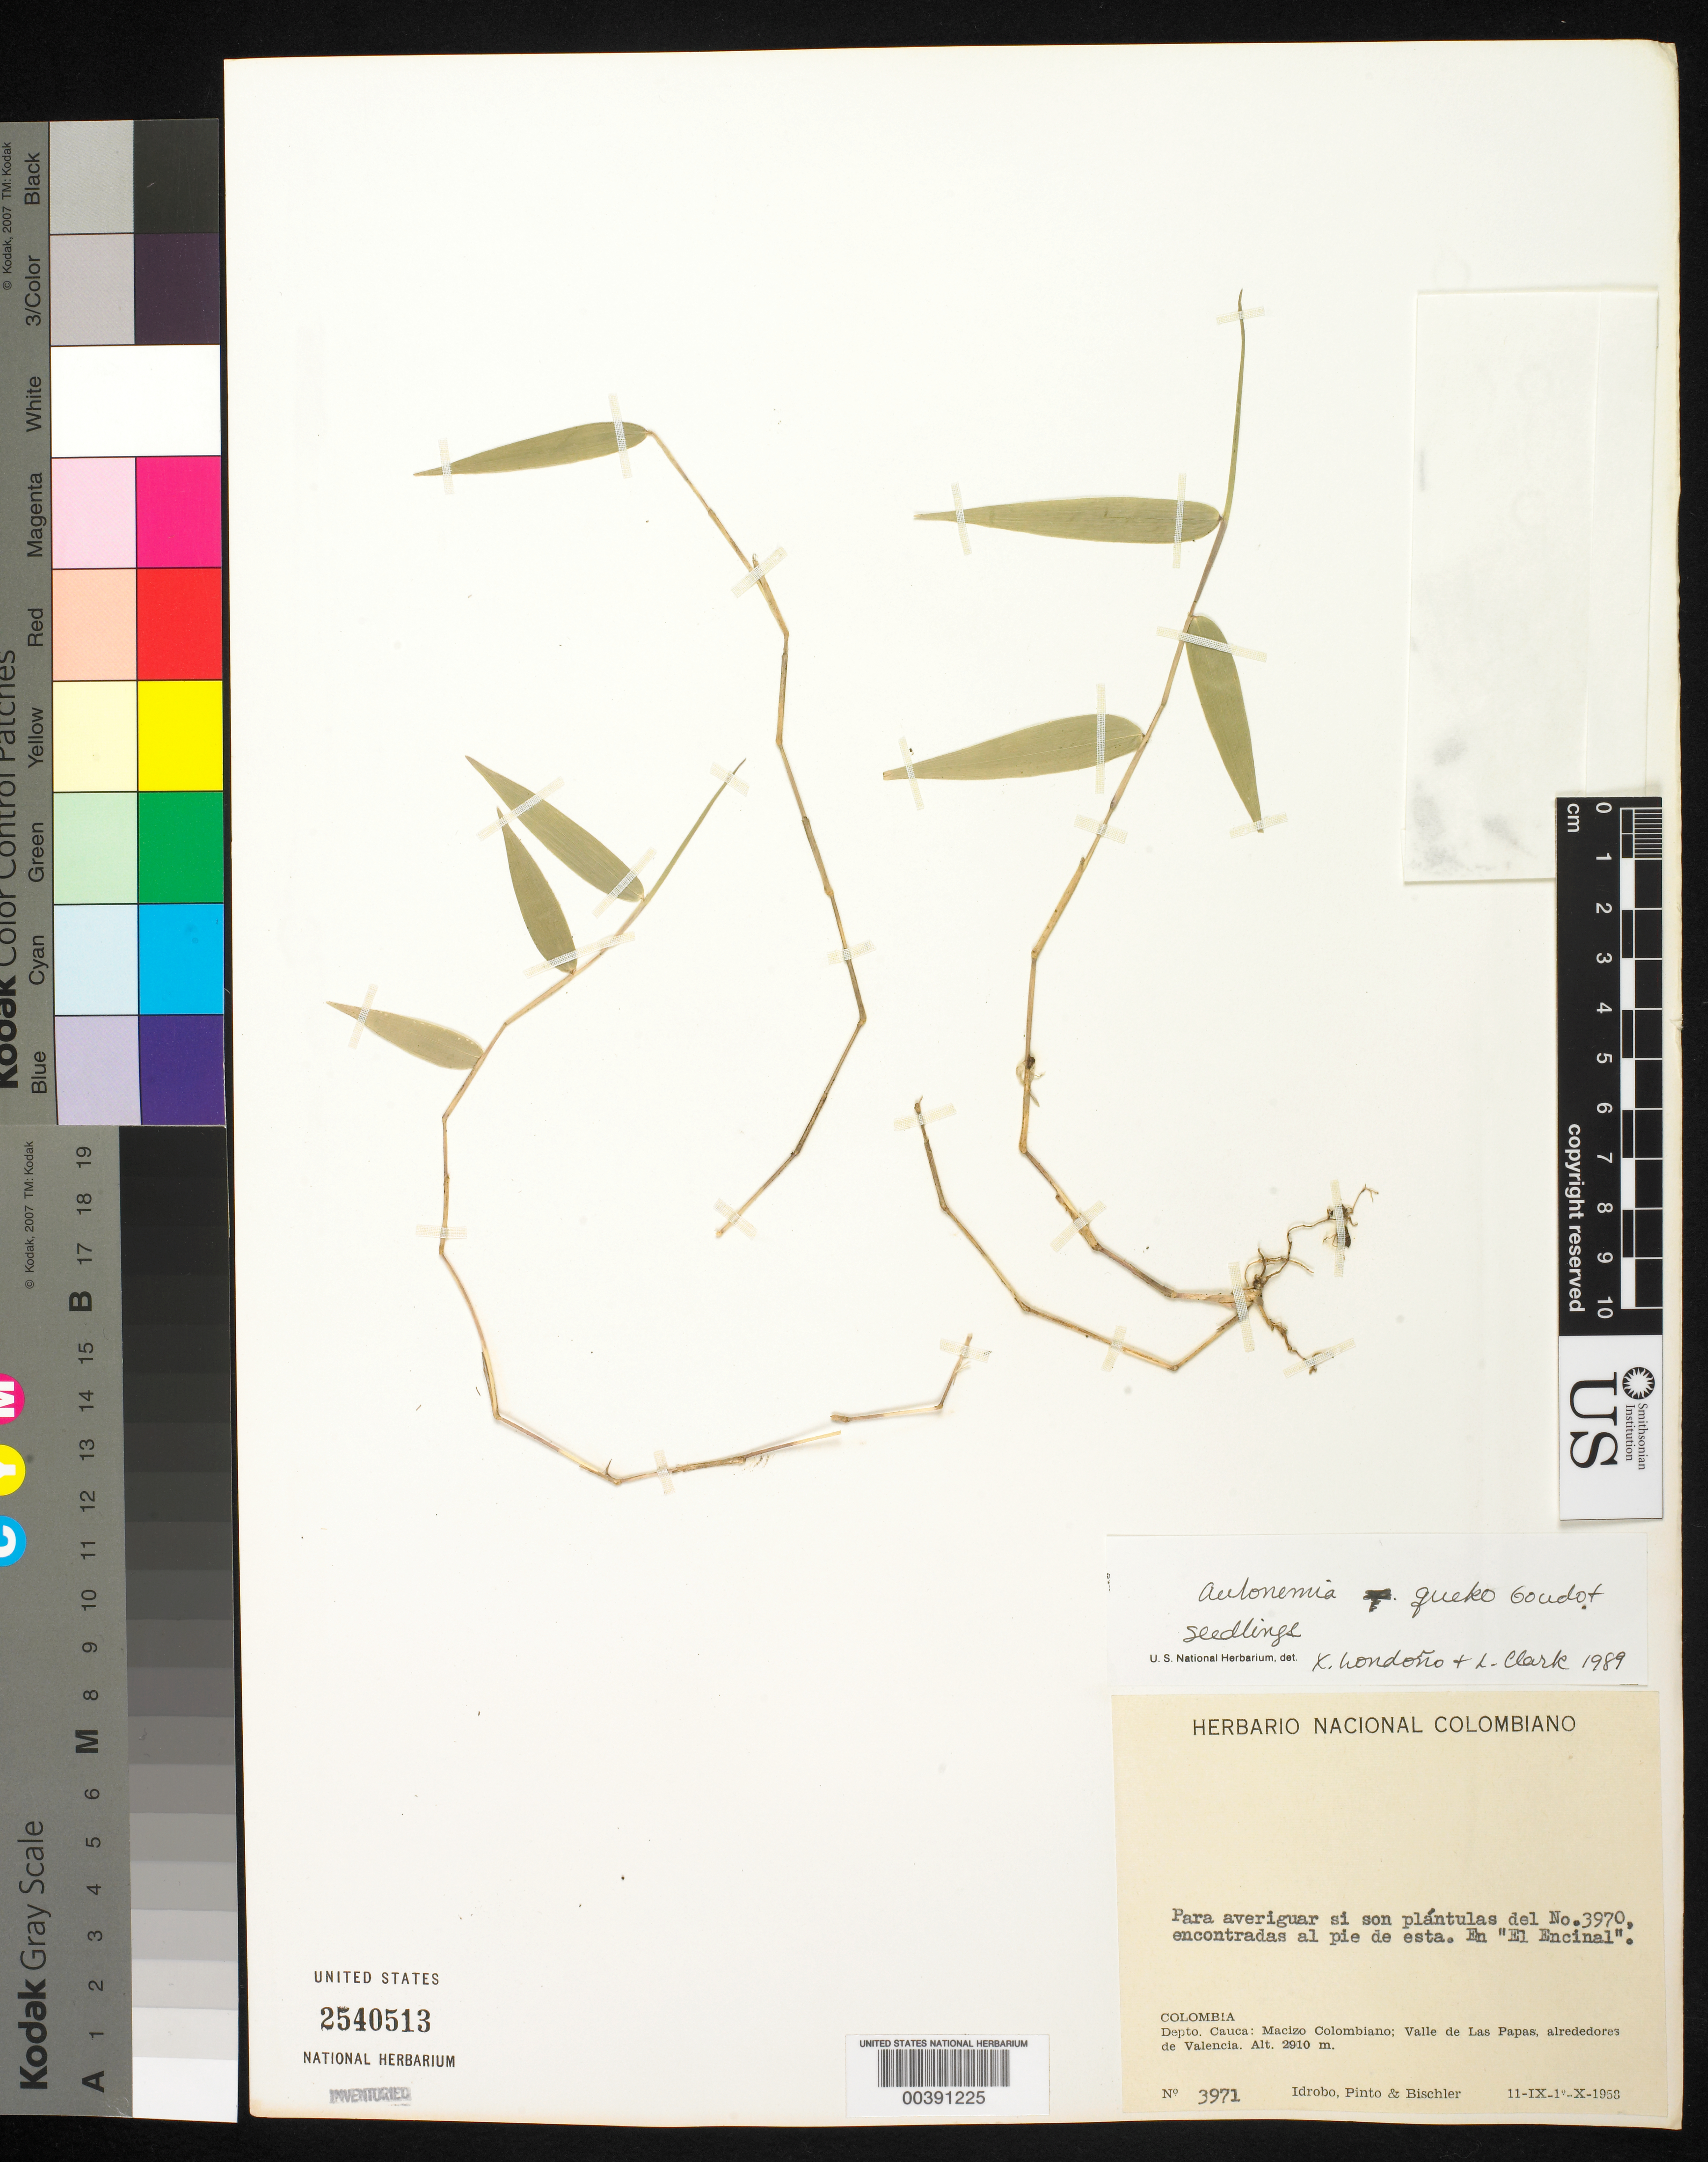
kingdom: Plantae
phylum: Tracheophyta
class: Liliopsida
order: Poales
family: Poaceae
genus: Aulonemia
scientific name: Aulonemia queko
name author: Goudot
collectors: J. M. Idrobo, Pinto, -- & -. Bischler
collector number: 3971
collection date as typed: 11 Sep 1958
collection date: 1958-09-11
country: Colombia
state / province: Cauca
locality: Colomblano, Valle de Las Papas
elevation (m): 2910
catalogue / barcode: US 2540513